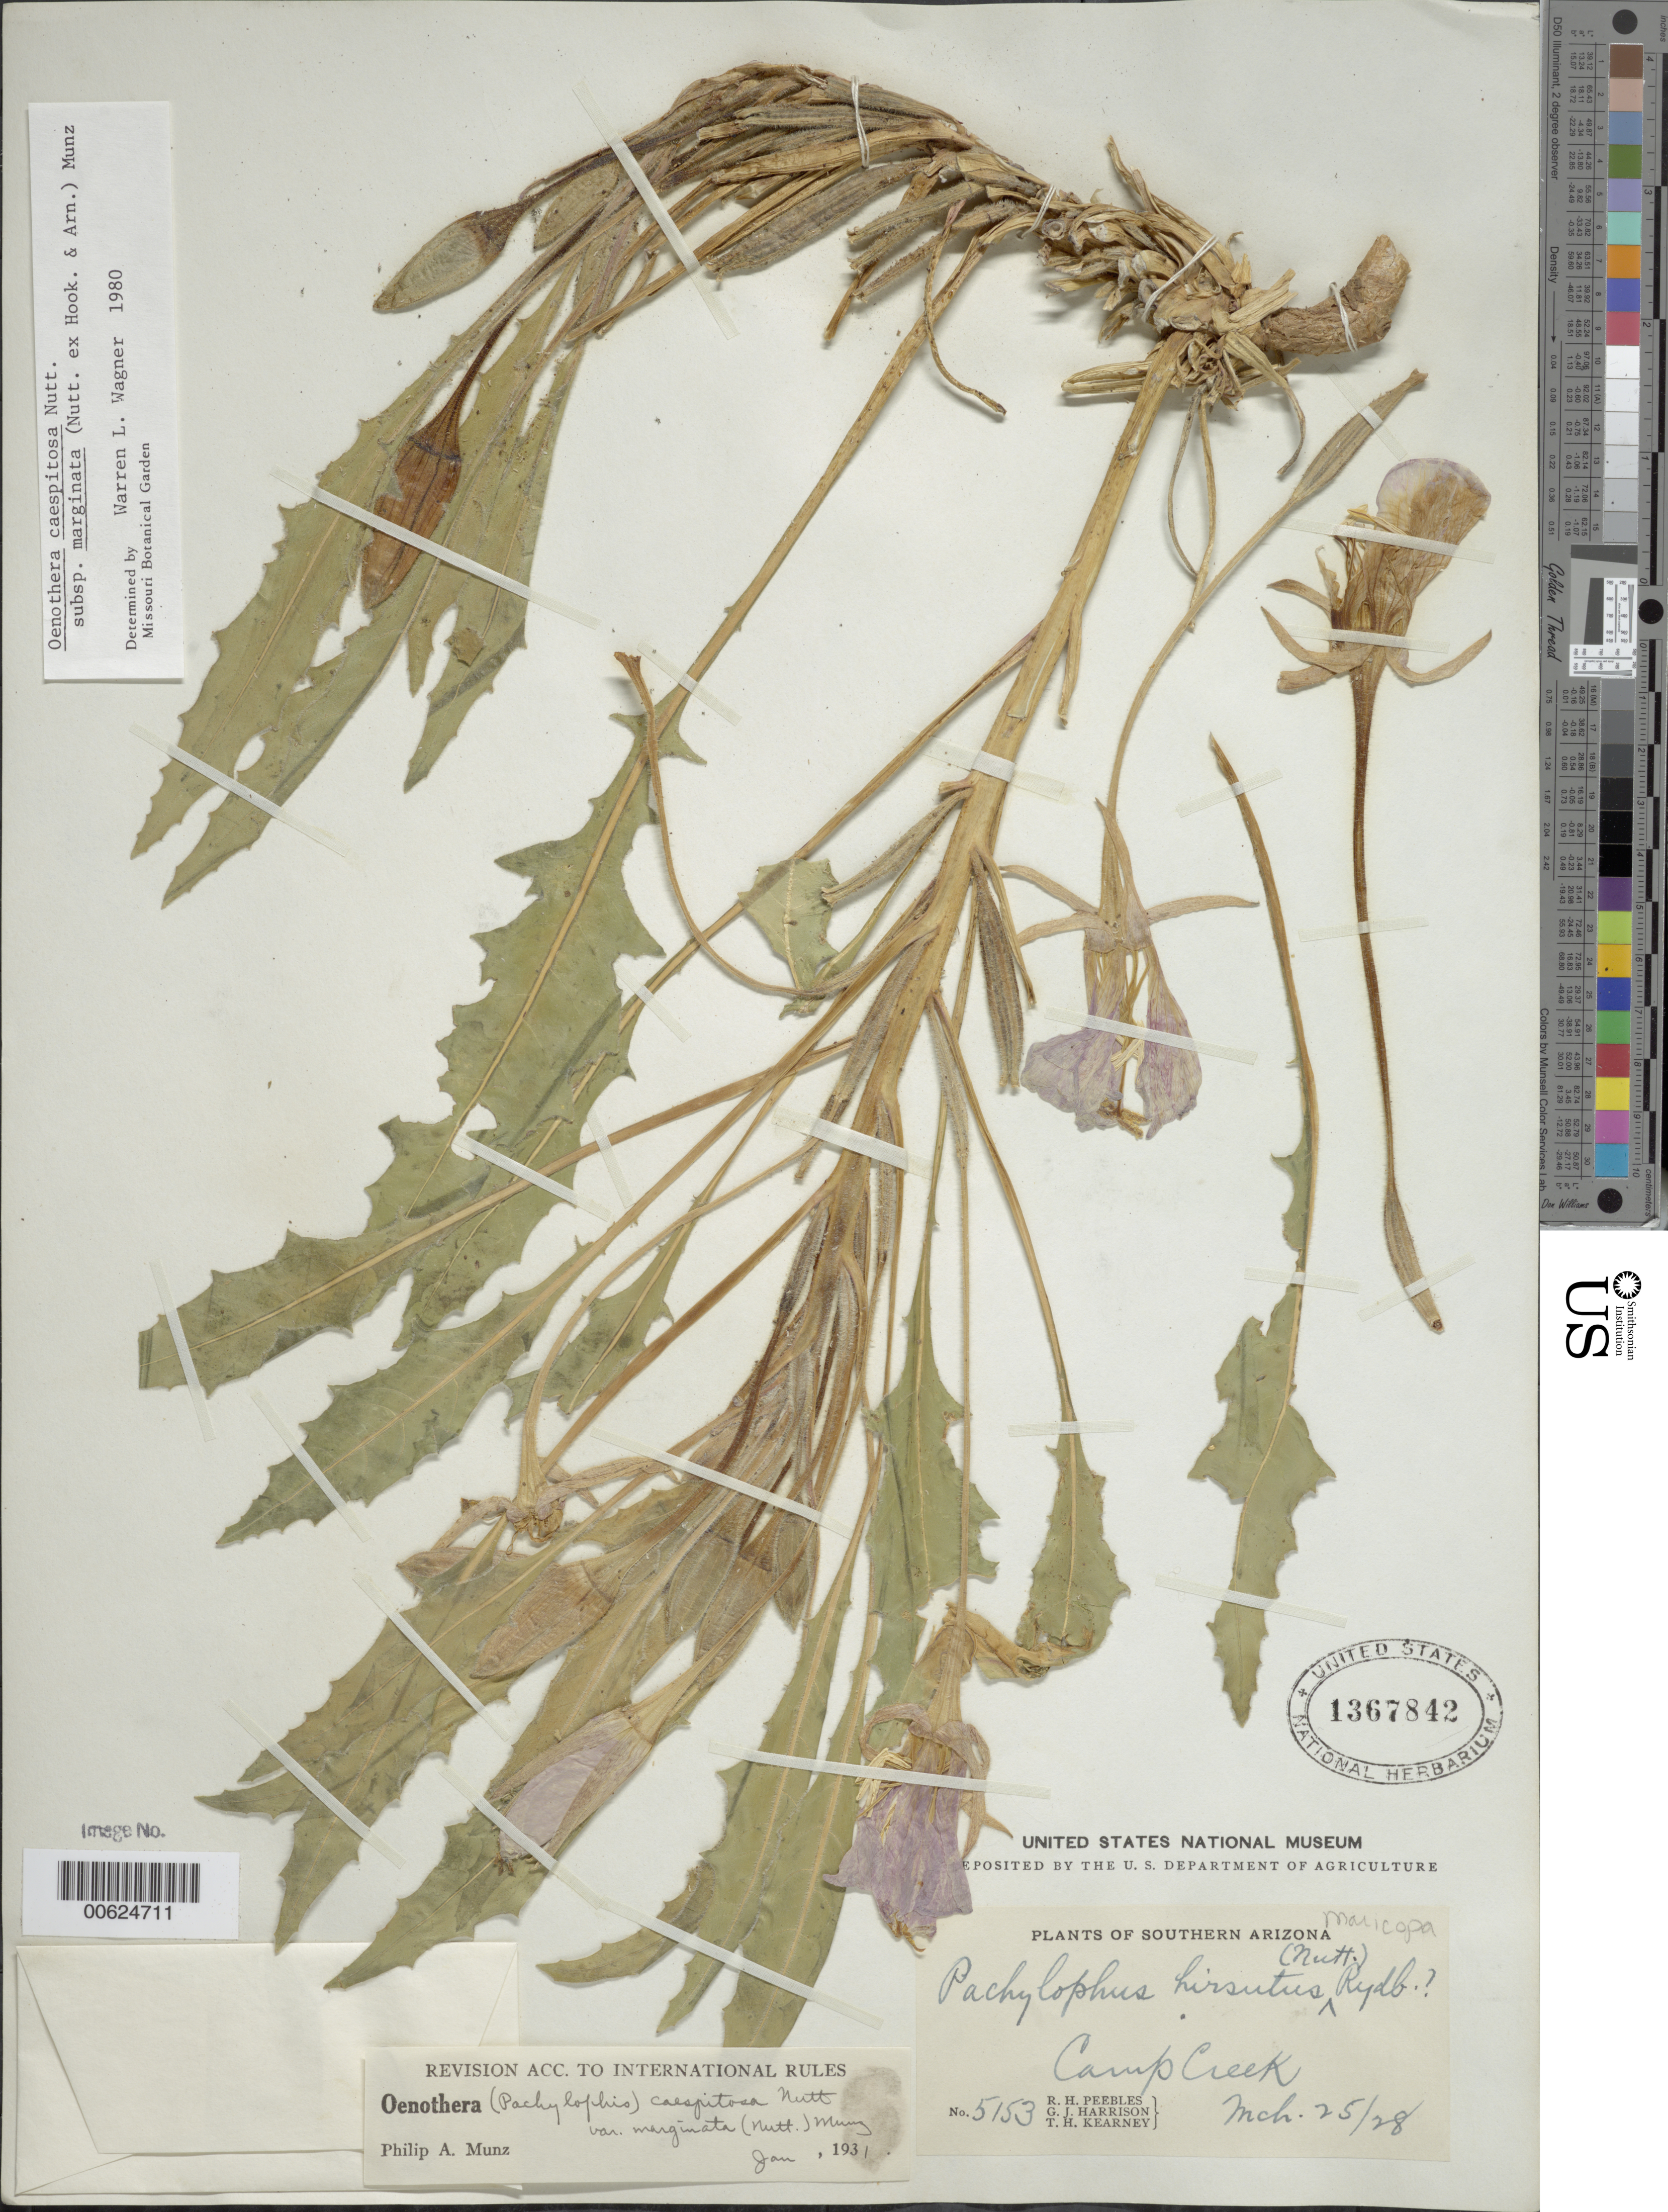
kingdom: Plantae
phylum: Tracheophyta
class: Magnoliopsida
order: Myrtales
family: Onagraceae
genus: Oenothera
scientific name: Oenothera cespitosa subsp. marginata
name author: (Nutt. ex Hook. & Arn.) Munz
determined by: Wagner, W. L., (BOT), Smithsonian Institution - National Museum of Natural History (UNITED STATES)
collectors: R. H. Peebles, G. J. Harrison & T. H. Kearney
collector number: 5153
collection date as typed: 25 Mar 1928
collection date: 1928-03-25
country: United States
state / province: Arizona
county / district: Maricopa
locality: Camp Creek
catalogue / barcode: US 1367842